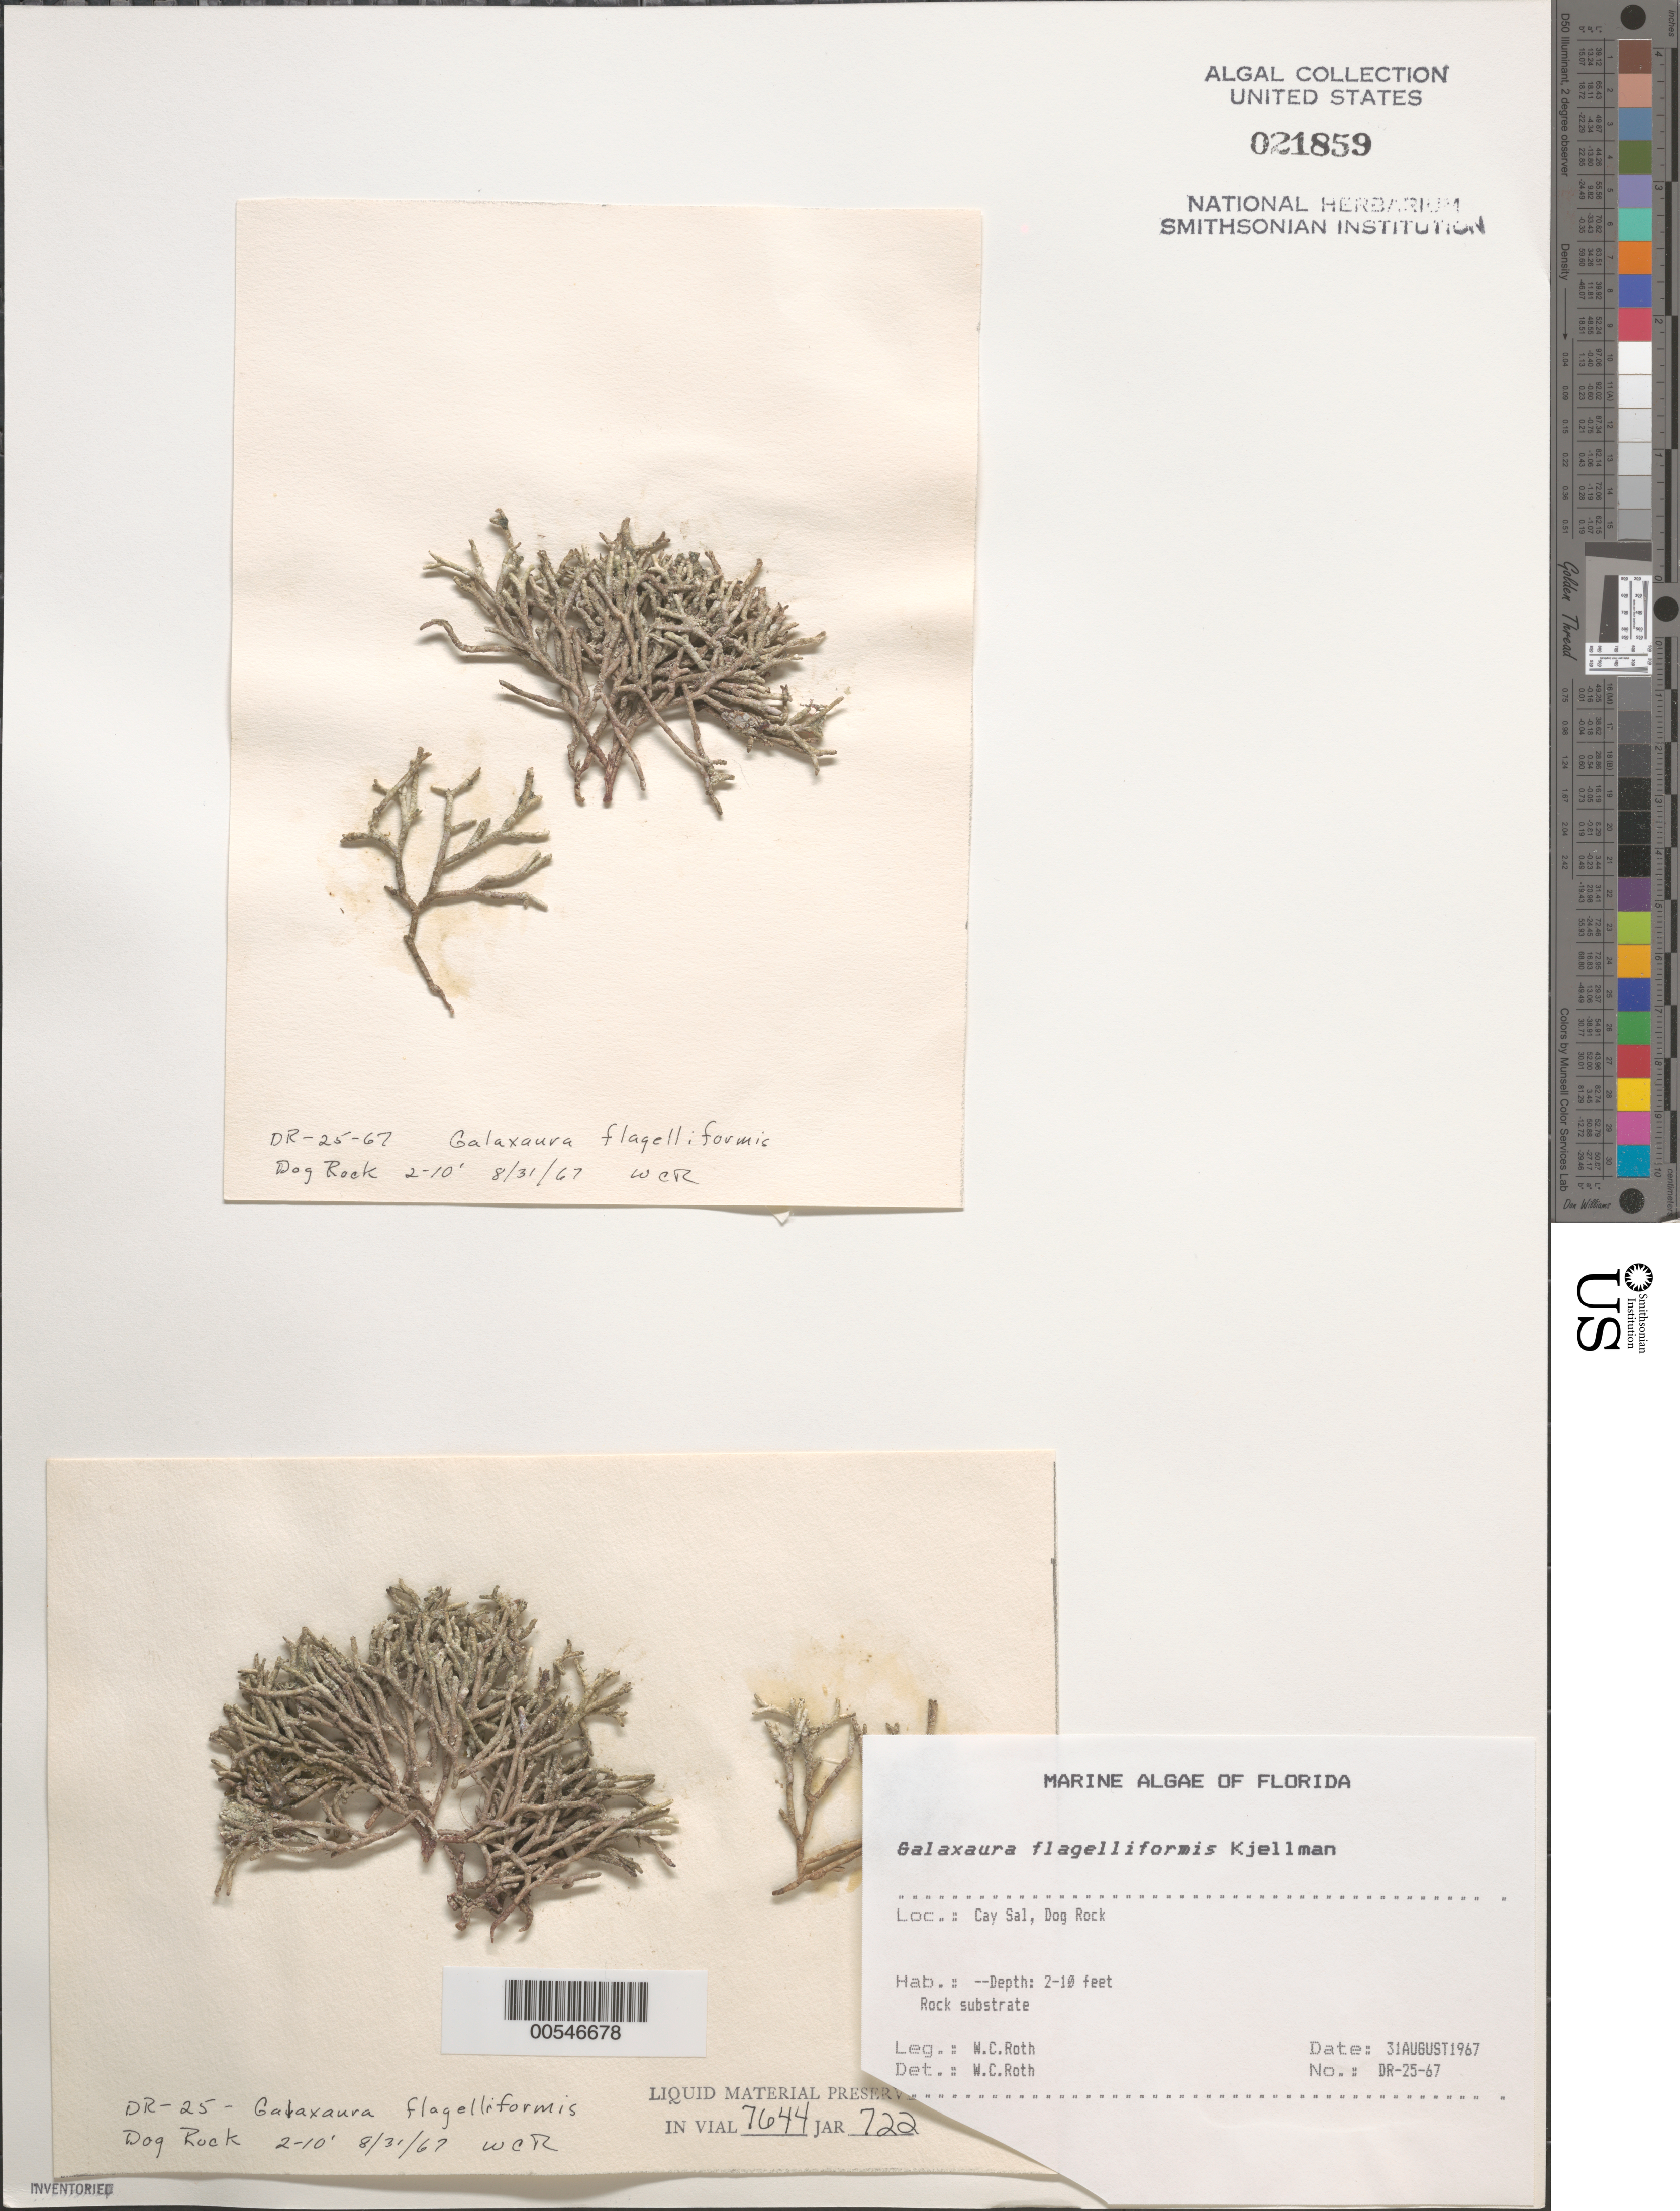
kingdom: Plantae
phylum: Rhodophyta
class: Florideophyceae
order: Nemaliales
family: Galaxauraceae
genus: Galaxaura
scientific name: Galaxaura rugosa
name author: (Ellis & Sol.) J.V.Lamouroux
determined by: Algae name updating Project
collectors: W. C. Roth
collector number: Dr-25-67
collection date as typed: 31 Aug 1967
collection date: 1967-08-31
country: United States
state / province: Florida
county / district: Monroe County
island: Cay Sal (Dog Rock)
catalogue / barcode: US 21859